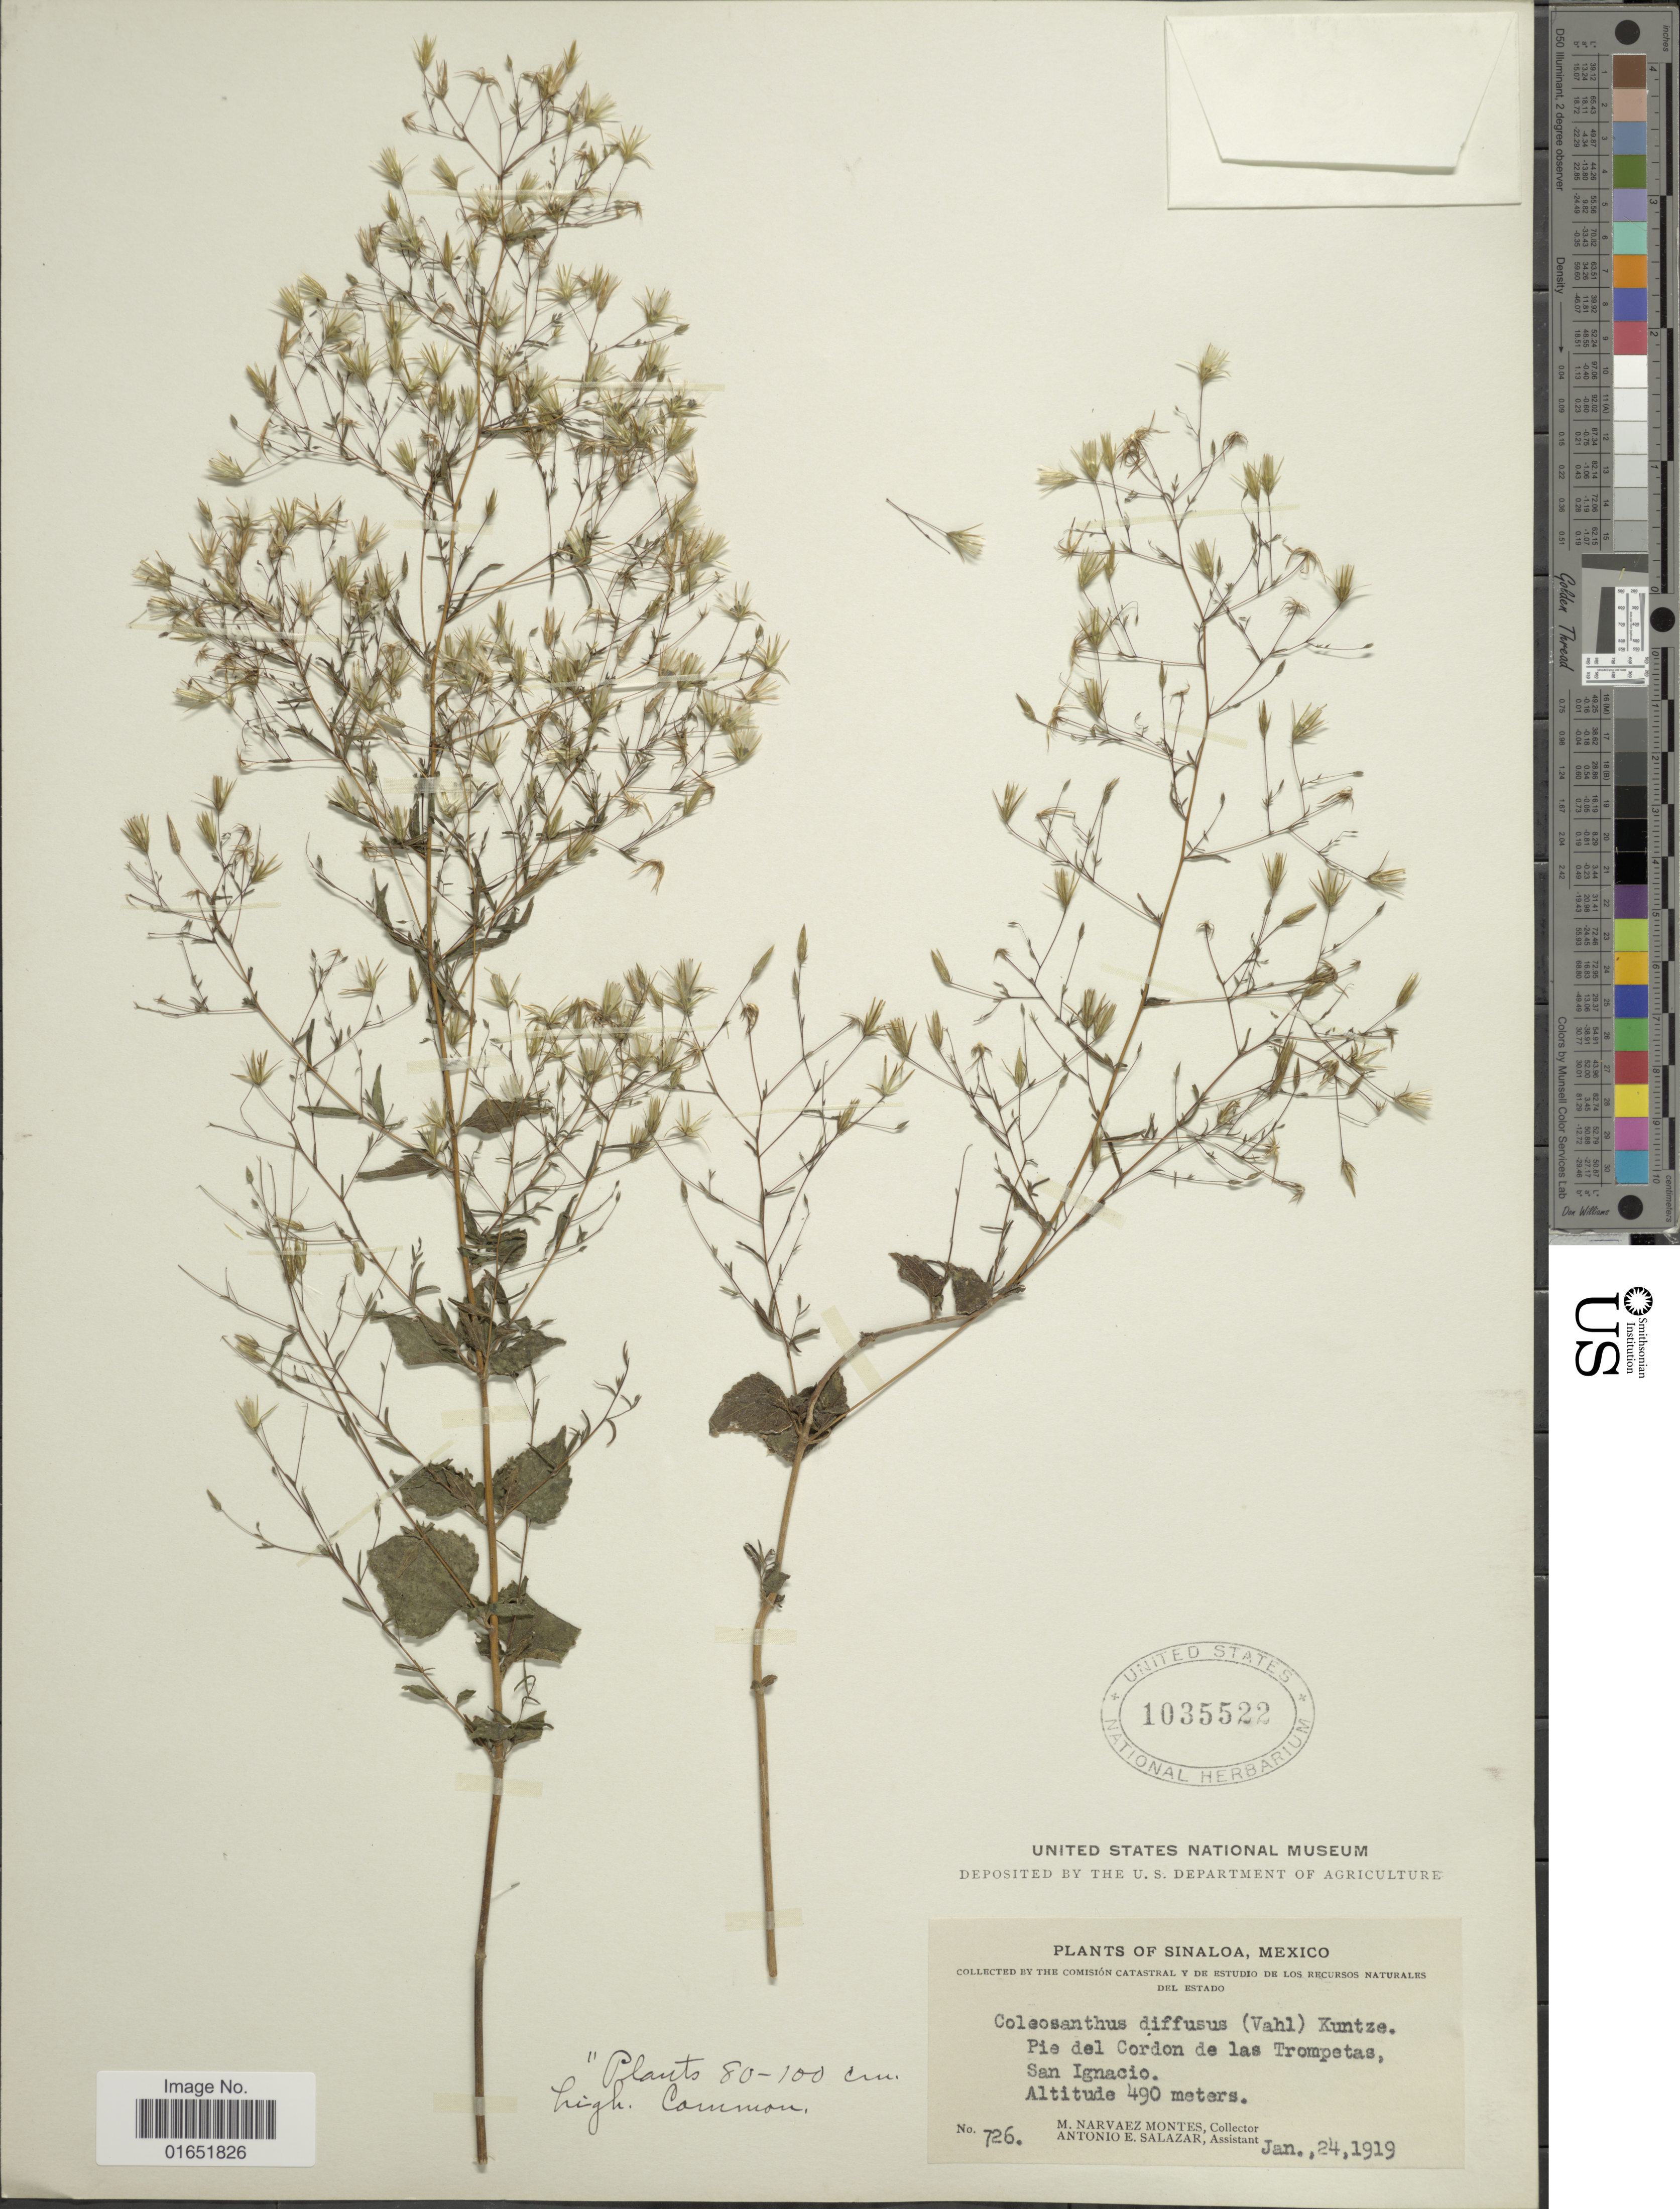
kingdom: Plantae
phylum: Tracheophyta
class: Magnoliopsida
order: Asterales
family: Asteraceae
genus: Brickellia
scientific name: Brickellia diffusa M.E. Jones, nom illeg.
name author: M.E. Jones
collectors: M. Navarez Montes & A. E. Salazar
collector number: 726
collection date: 1919-01-24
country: Mexico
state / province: Sinaloa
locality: Pie del Cordon de las Trompetas, San Ignacio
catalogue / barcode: US 1035522